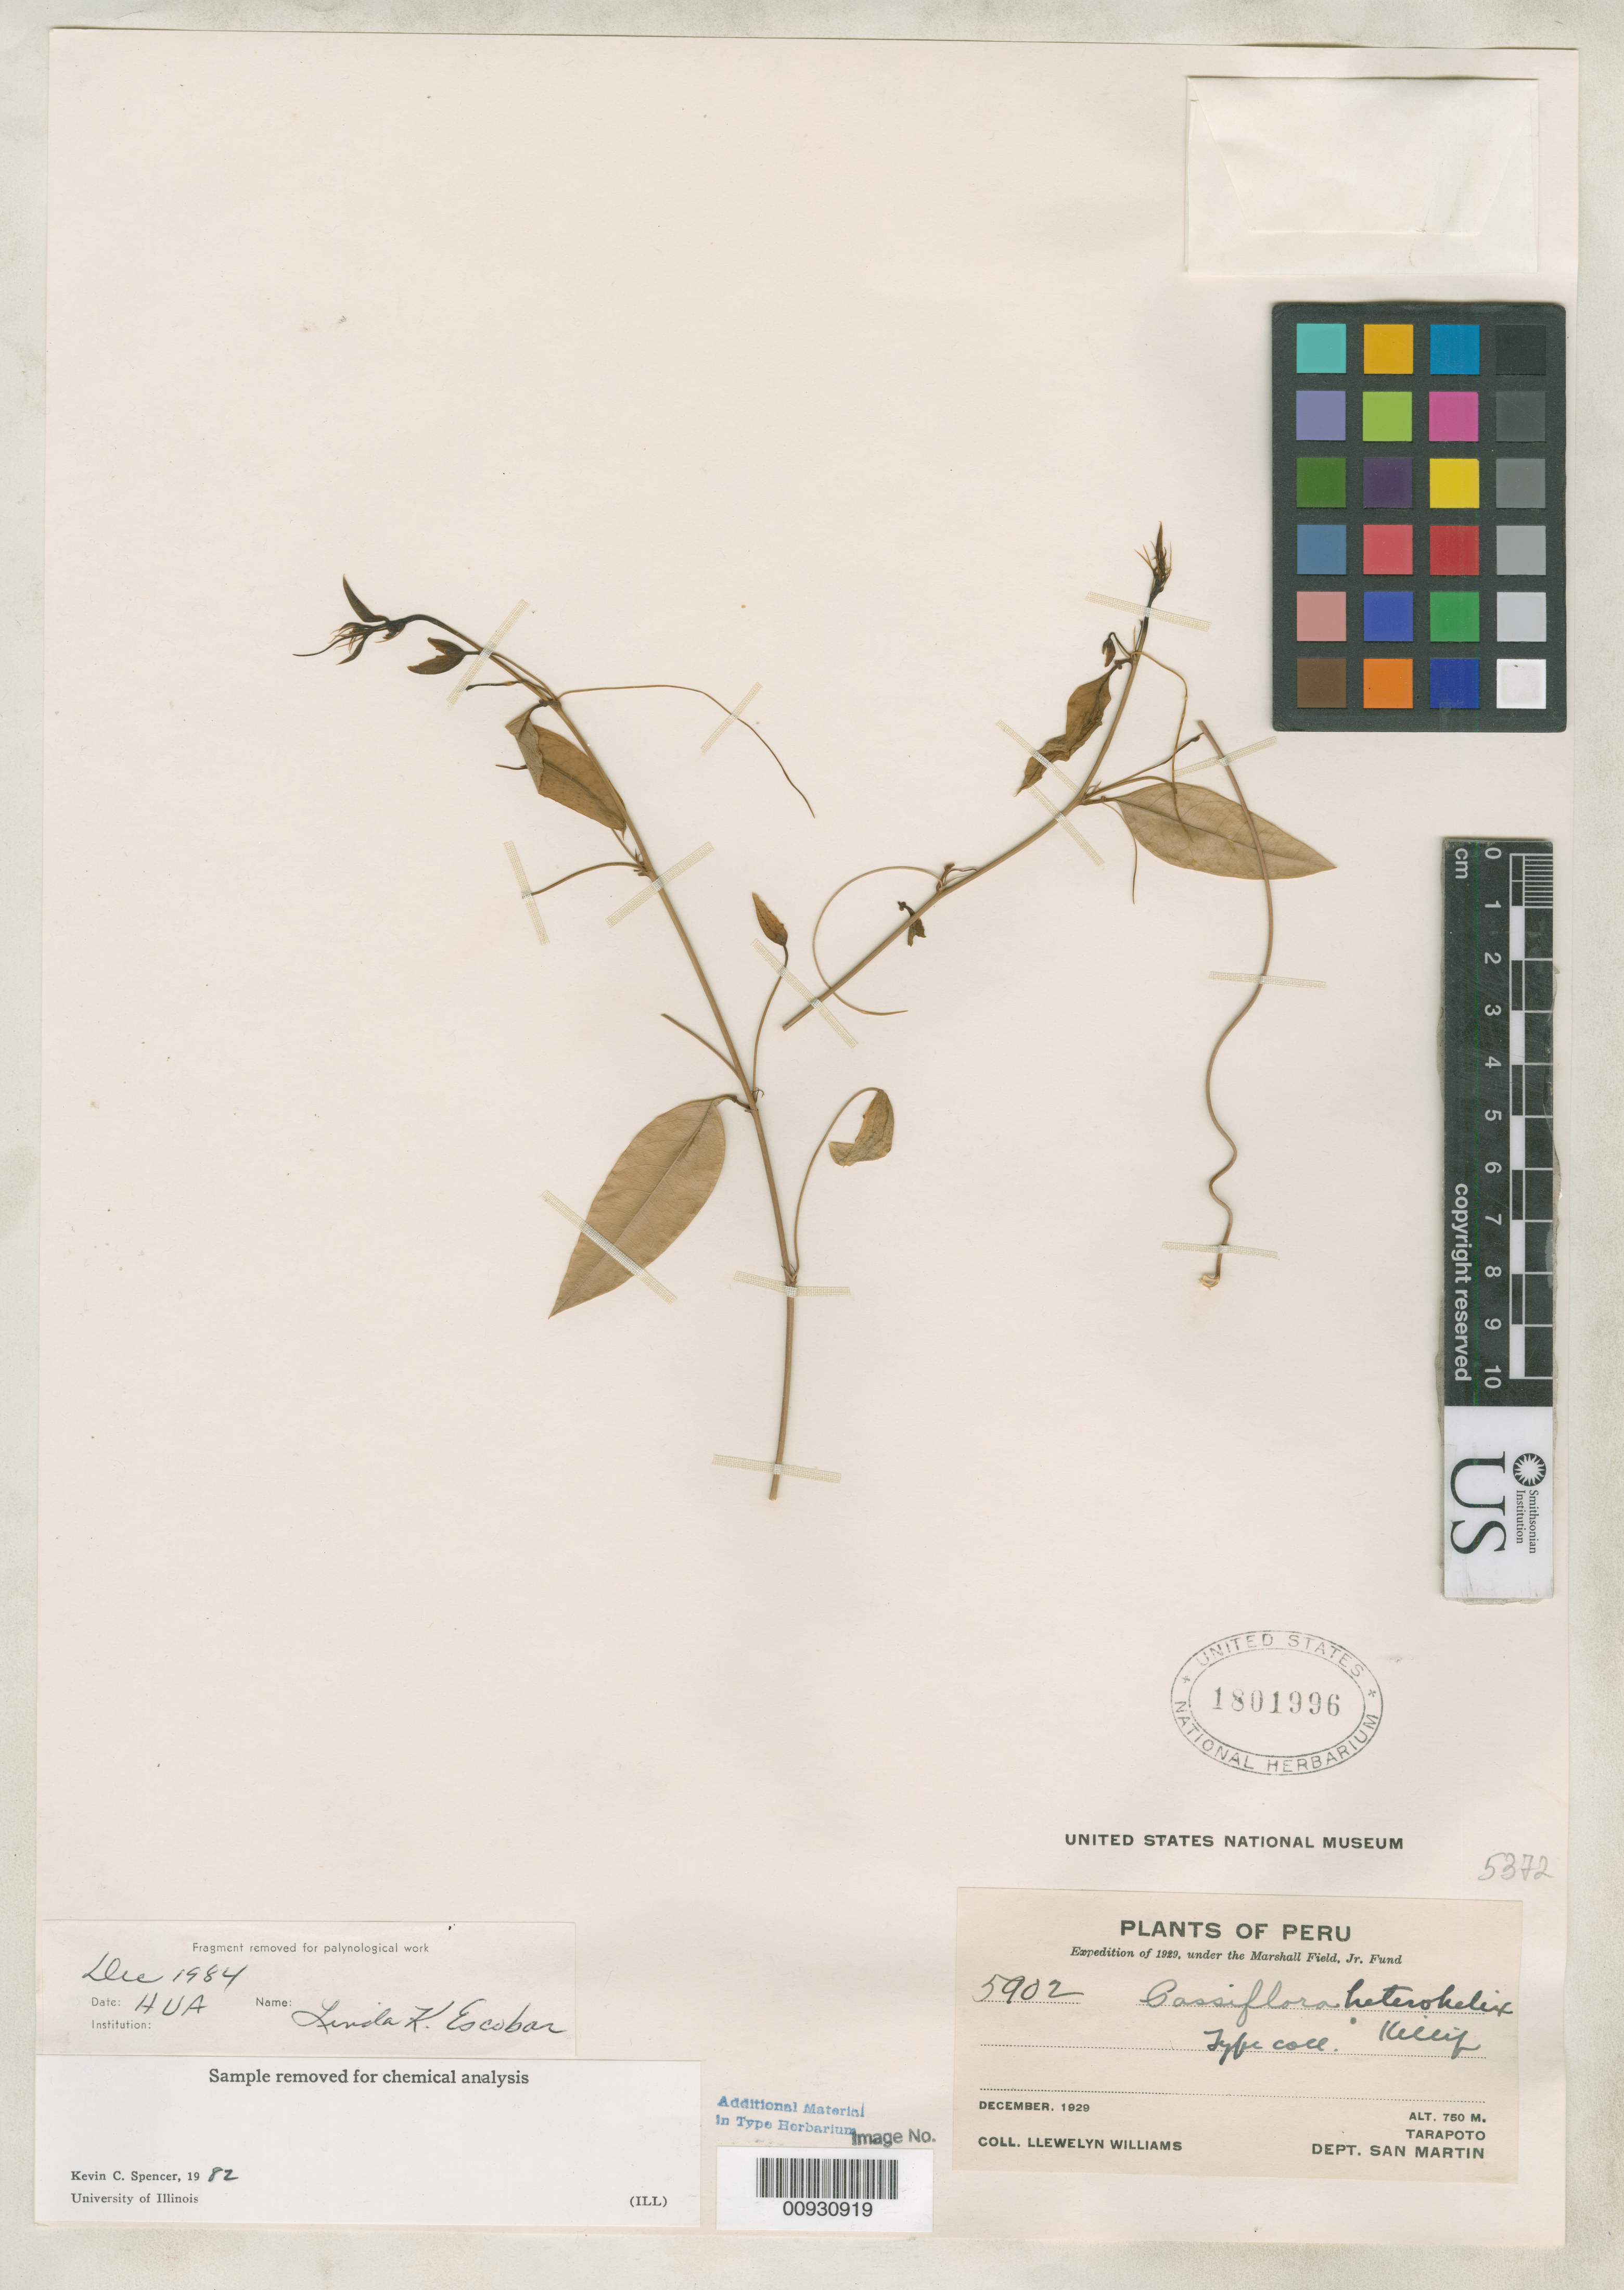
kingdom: Plantae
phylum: Tracheophyta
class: Magnoliopsida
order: Malpighiales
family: Passifloraceae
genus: Passiflora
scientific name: Passiflora heterohelix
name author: Killip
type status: Isotype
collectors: Ll. Williams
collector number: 5902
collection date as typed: Dec 1929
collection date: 1929-12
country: Peru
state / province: San Martín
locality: Tarapoto.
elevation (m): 750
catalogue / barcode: US 1801996